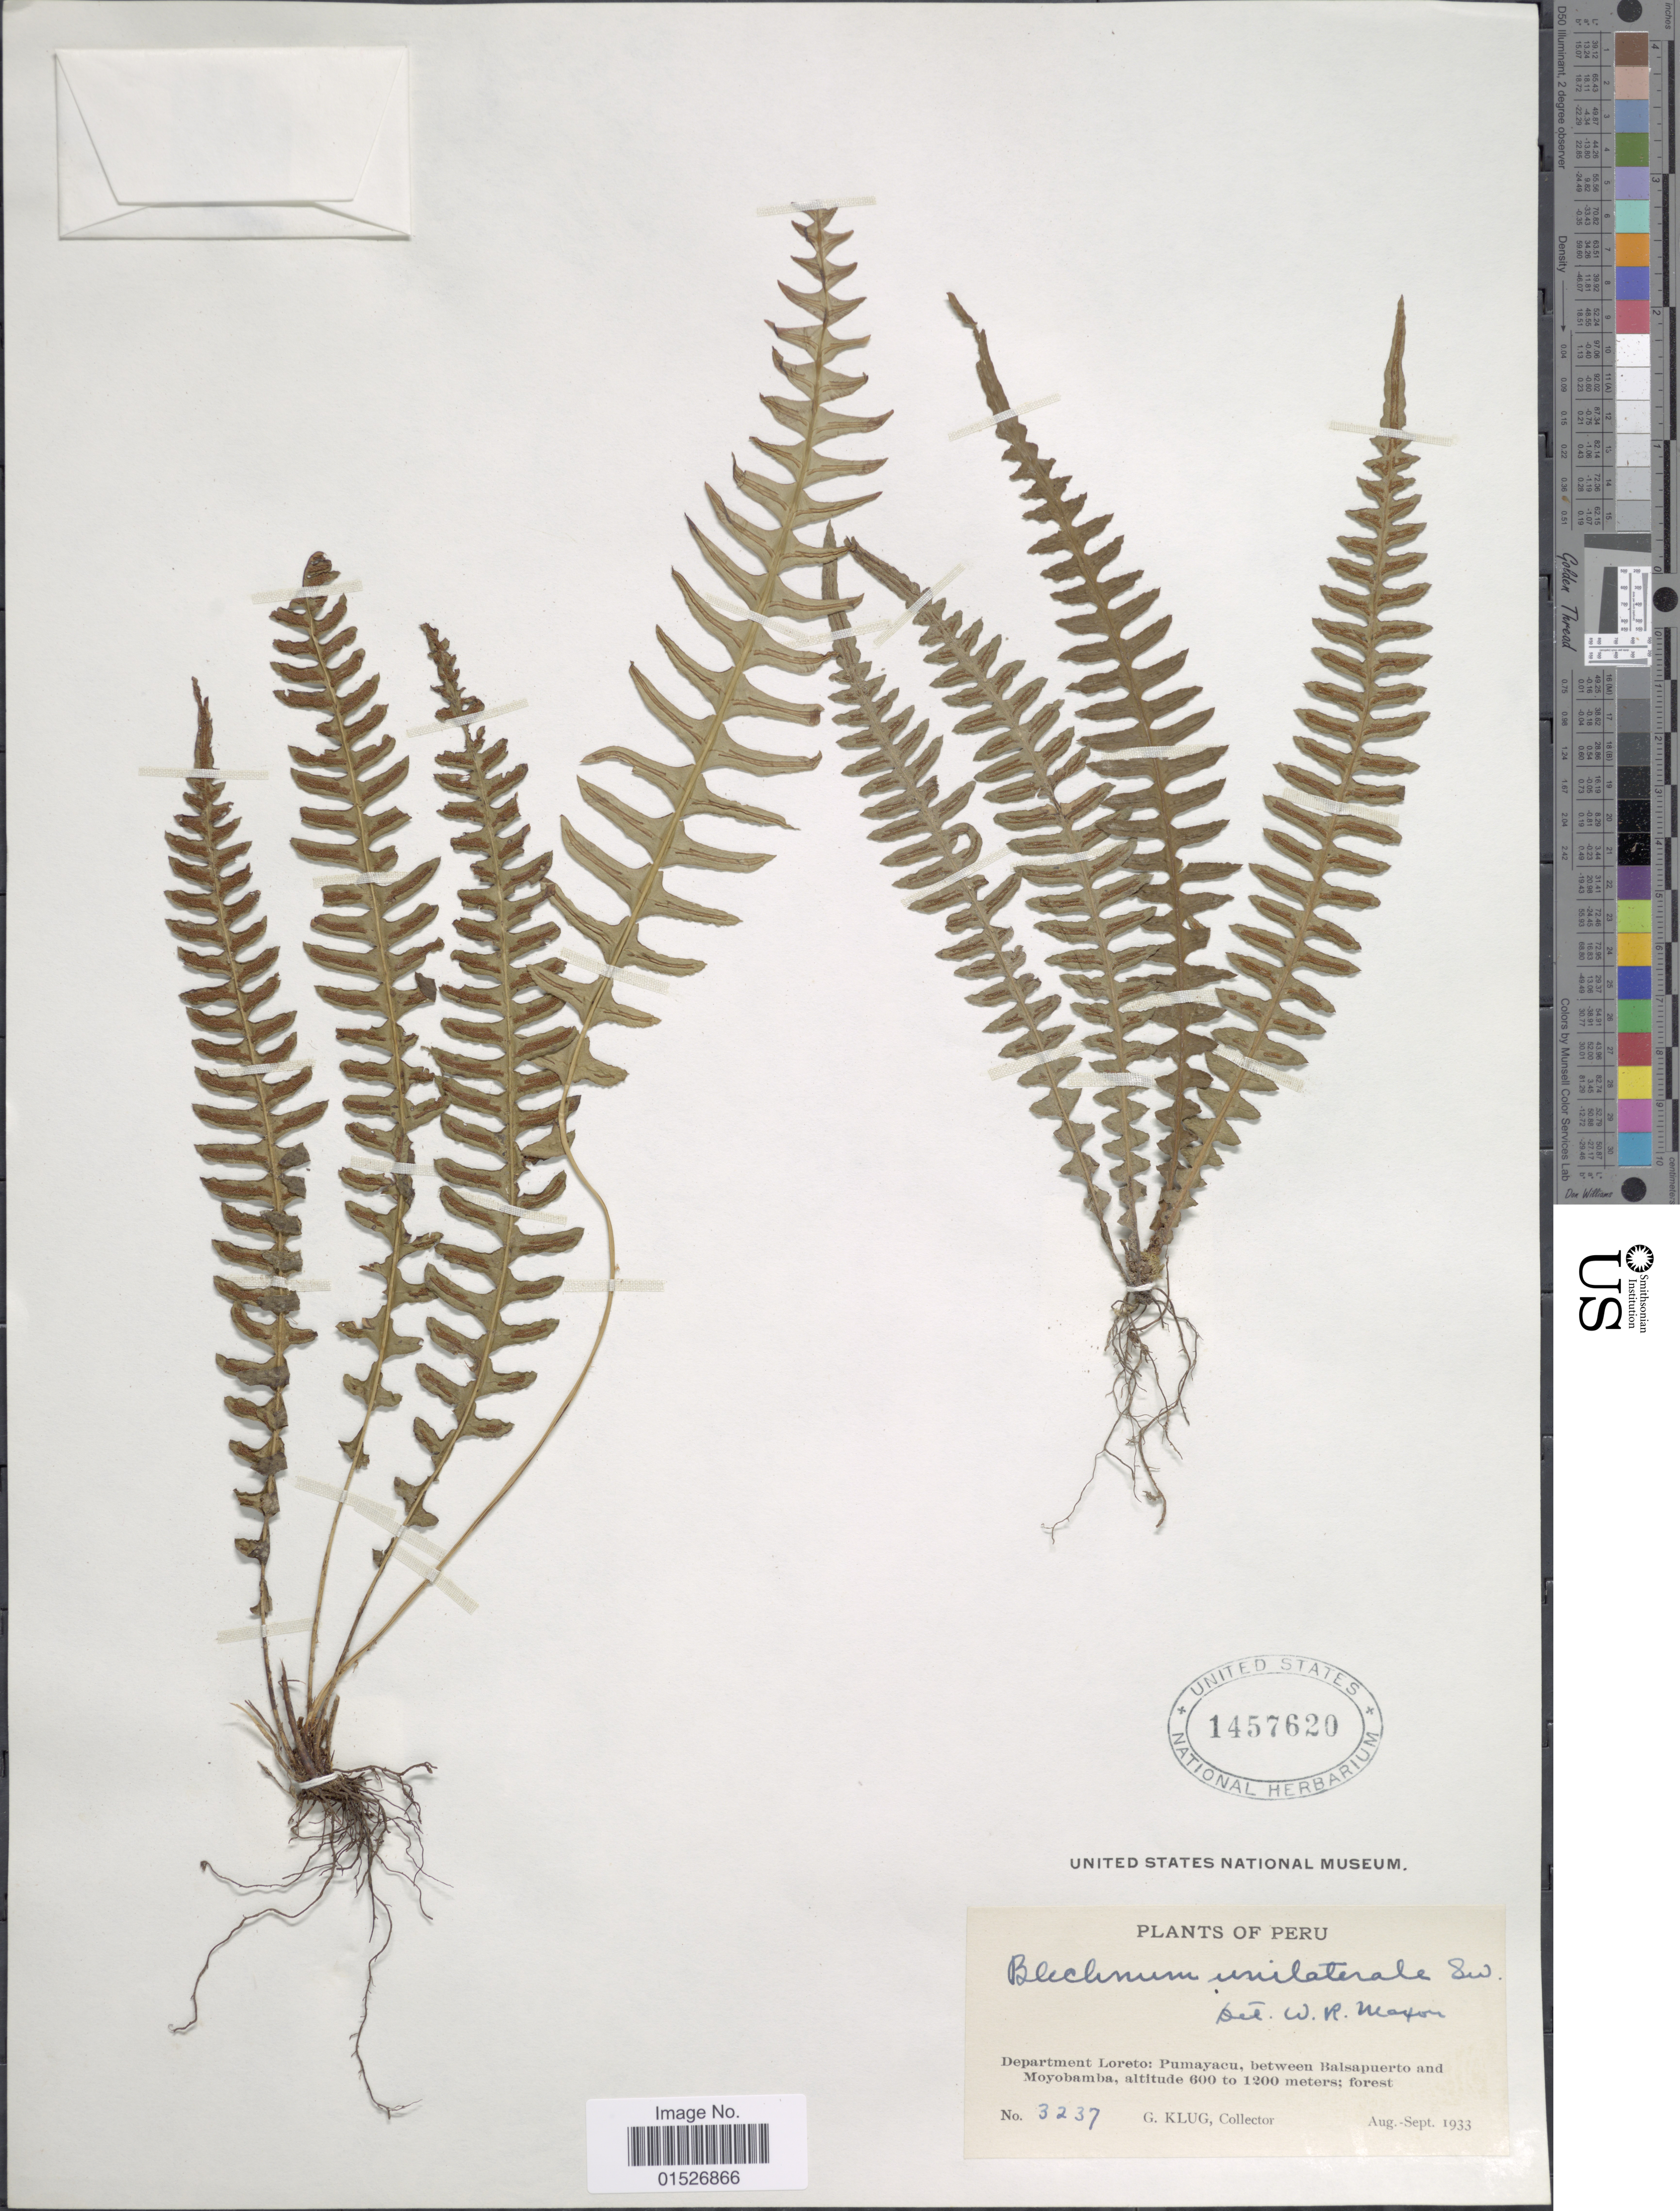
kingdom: Plantae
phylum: Tracheophyta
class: Polypodiopsida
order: Polypodiales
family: Blechnaceae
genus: Blechnum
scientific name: Blechnum polypodioides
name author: Raddi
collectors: G. Klug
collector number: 3237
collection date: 1933-08/1933-09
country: Peru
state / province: Loreto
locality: Department Loreto: Pumayacu, between Balsapuerto and Moyobamba.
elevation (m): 600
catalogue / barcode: US 1457620